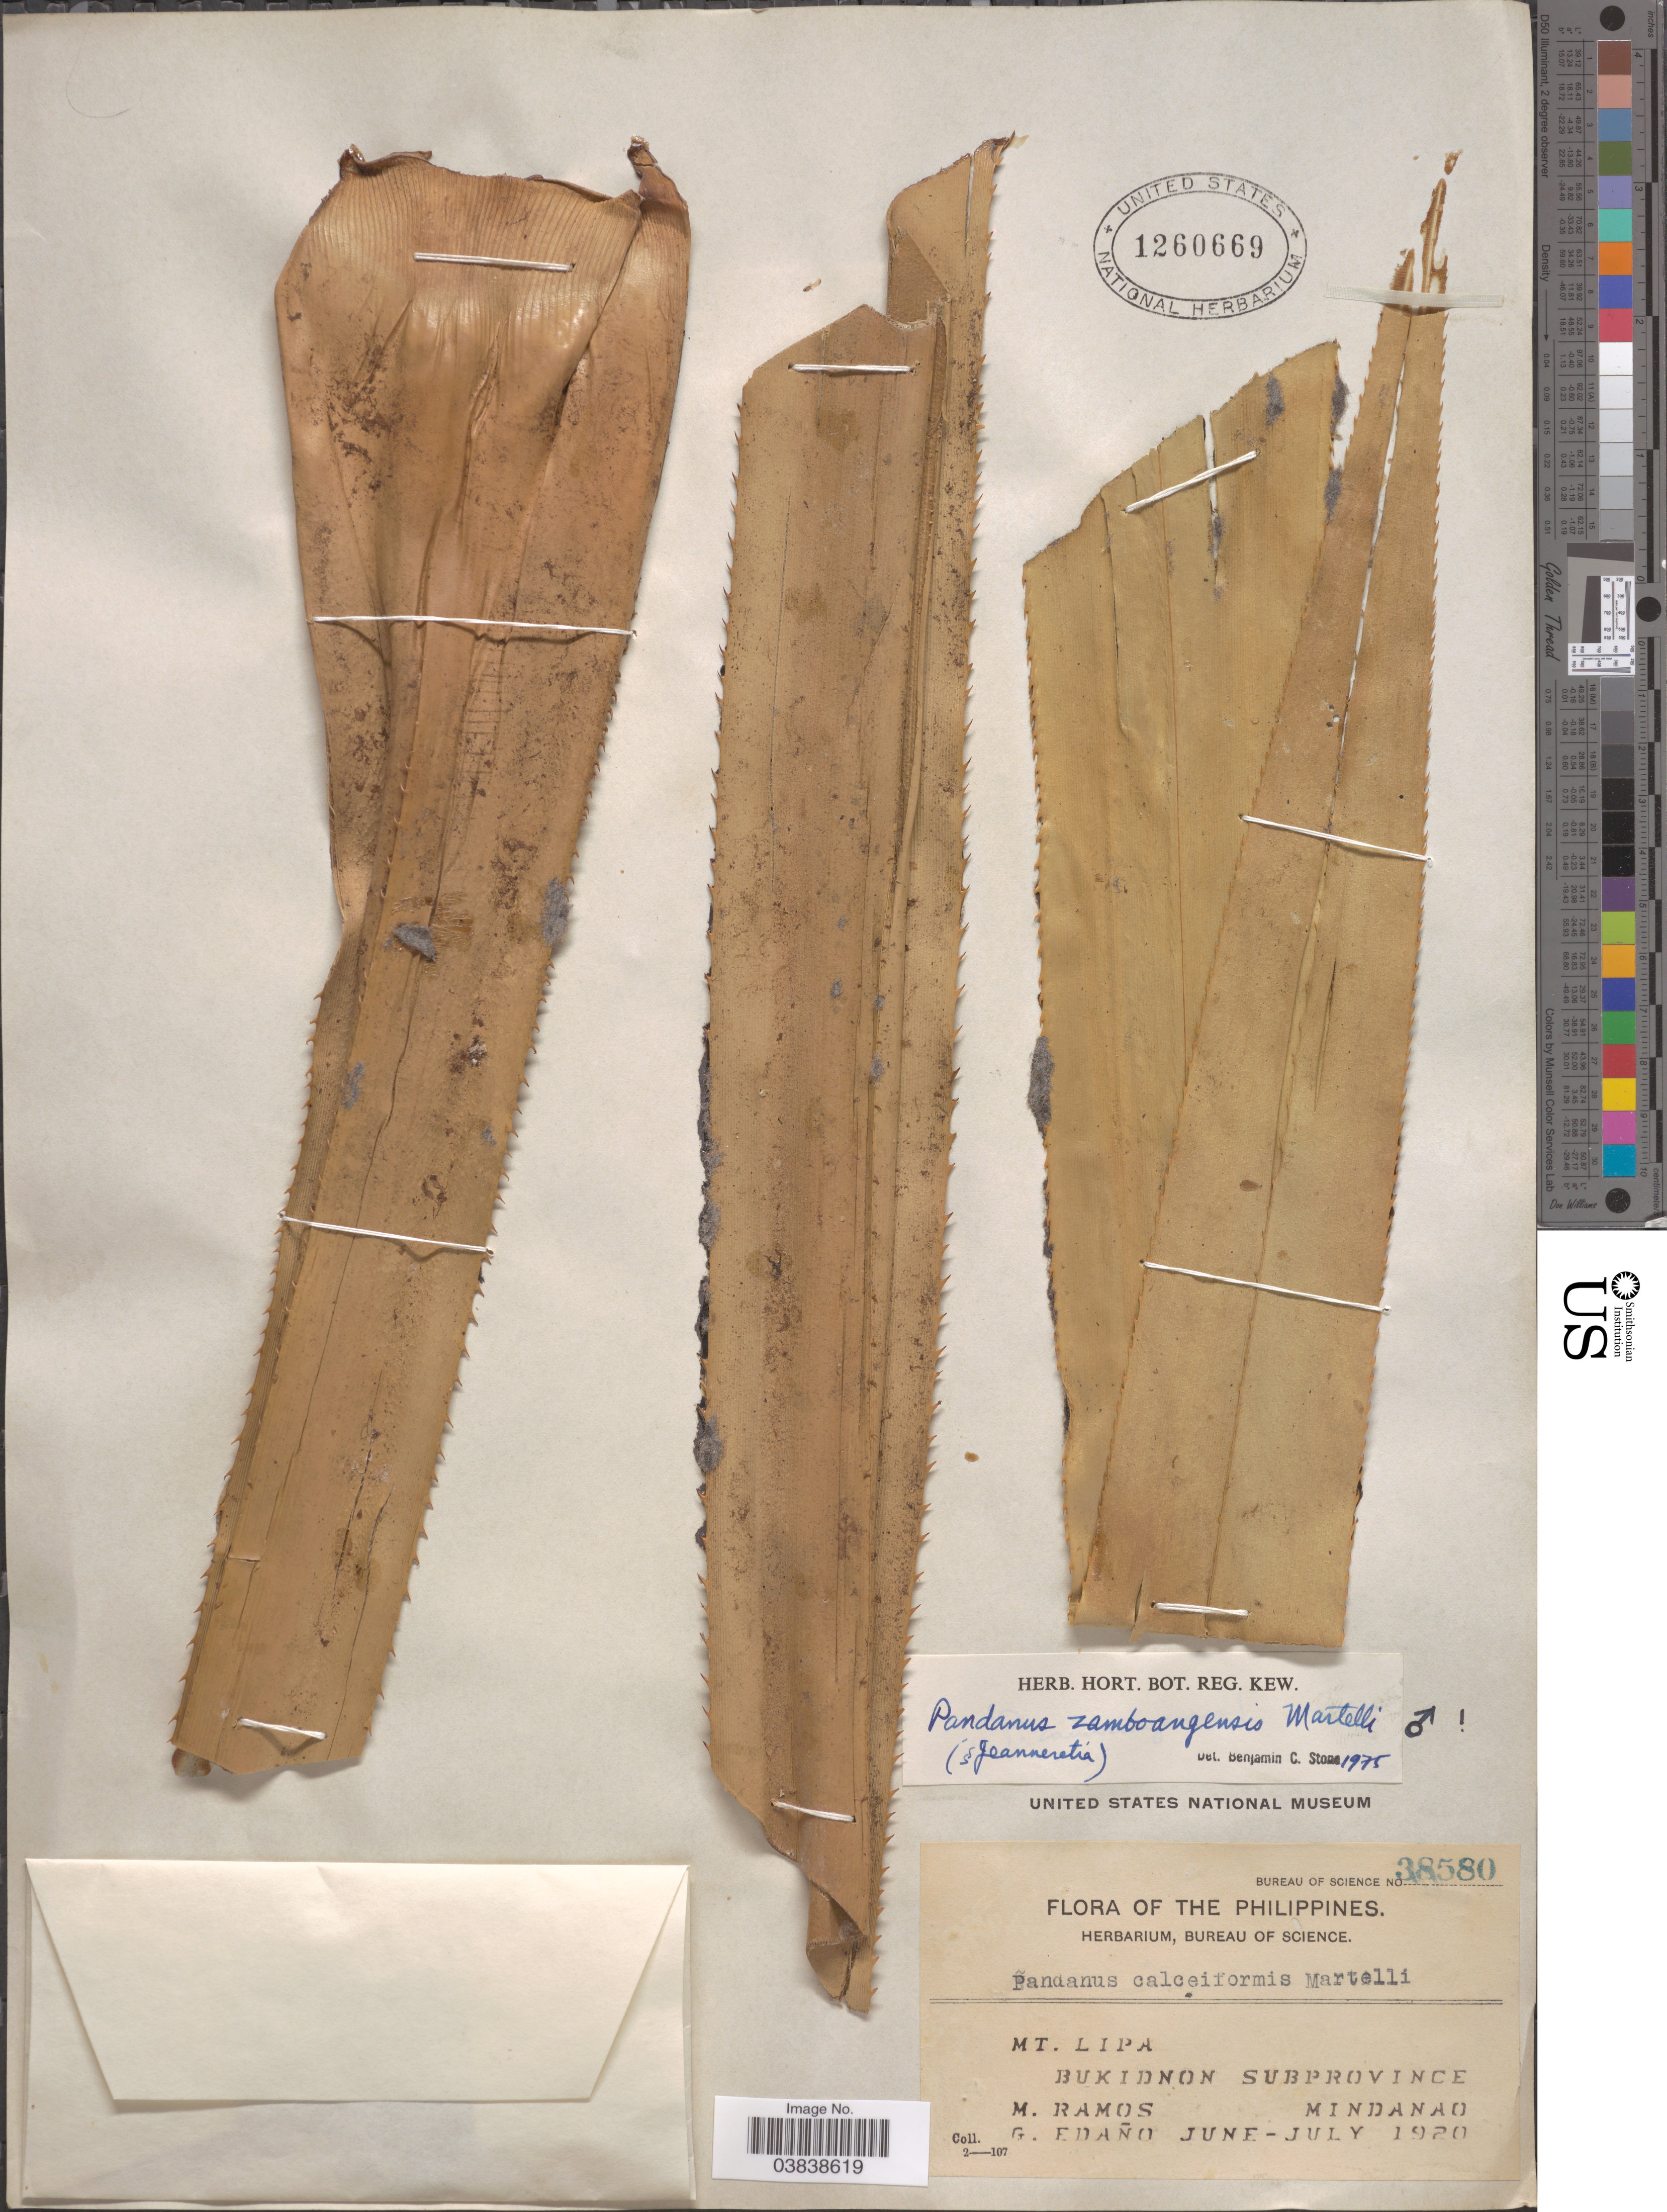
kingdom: Plantae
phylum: Tracheophyta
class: Liliopsida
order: Pandanales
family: Pandanaceae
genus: Pandanus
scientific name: Pandanus zamboangensis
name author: Martelli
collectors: M. Ramos & G. Edaño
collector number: Bureau of Science 38580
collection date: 1920-06/1920-07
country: Philippines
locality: Mt. Lipa, Bukidnon Subprovince, Mindanao.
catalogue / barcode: US 1260669